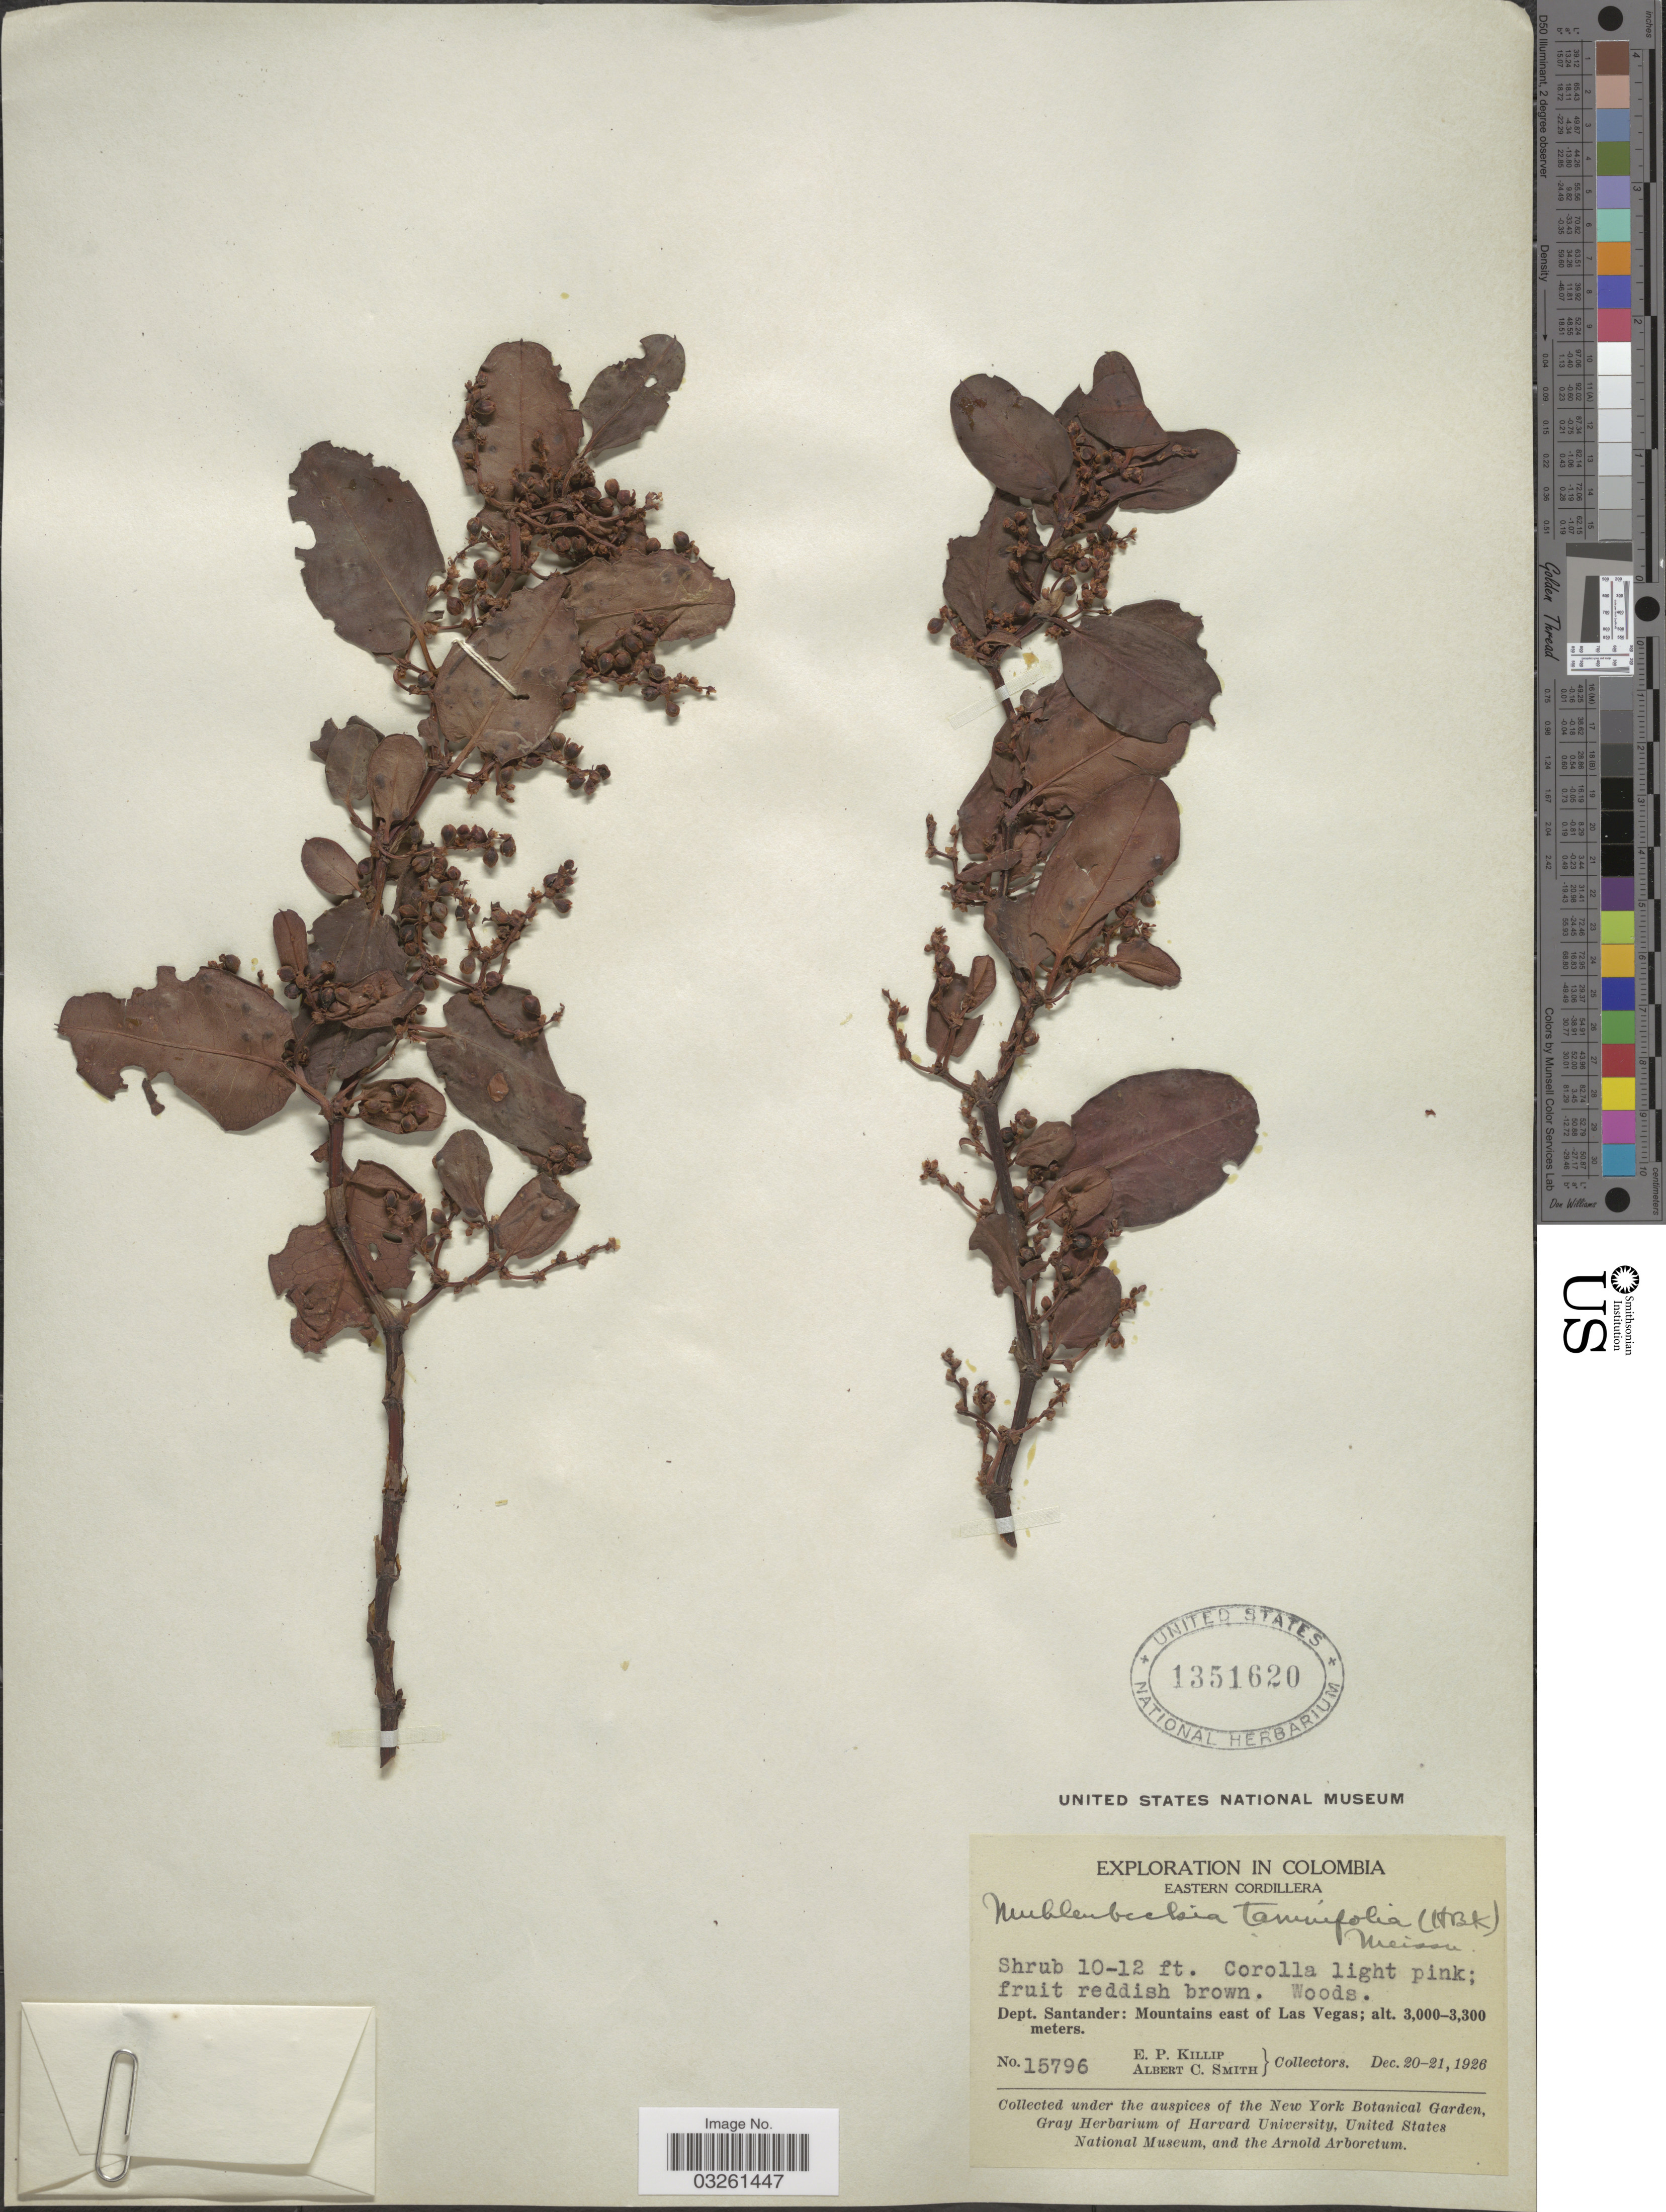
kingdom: Plantae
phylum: Tracheophyta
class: Magnoliopsida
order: Caryophyllales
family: Polygonaceae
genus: Muehlenbeckia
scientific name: Muehlenbeckia tamnifolia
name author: (Kunth) Meisn.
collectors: E. P. Killip & A. C. Smith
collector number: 15796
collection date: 1926-12-20/1926-12-21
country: Colombia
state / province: Santander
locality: Eastern Cordillera, Dept. Santander: Mountains east of Las Vegas.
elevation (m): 3000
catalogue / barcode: US 1351620